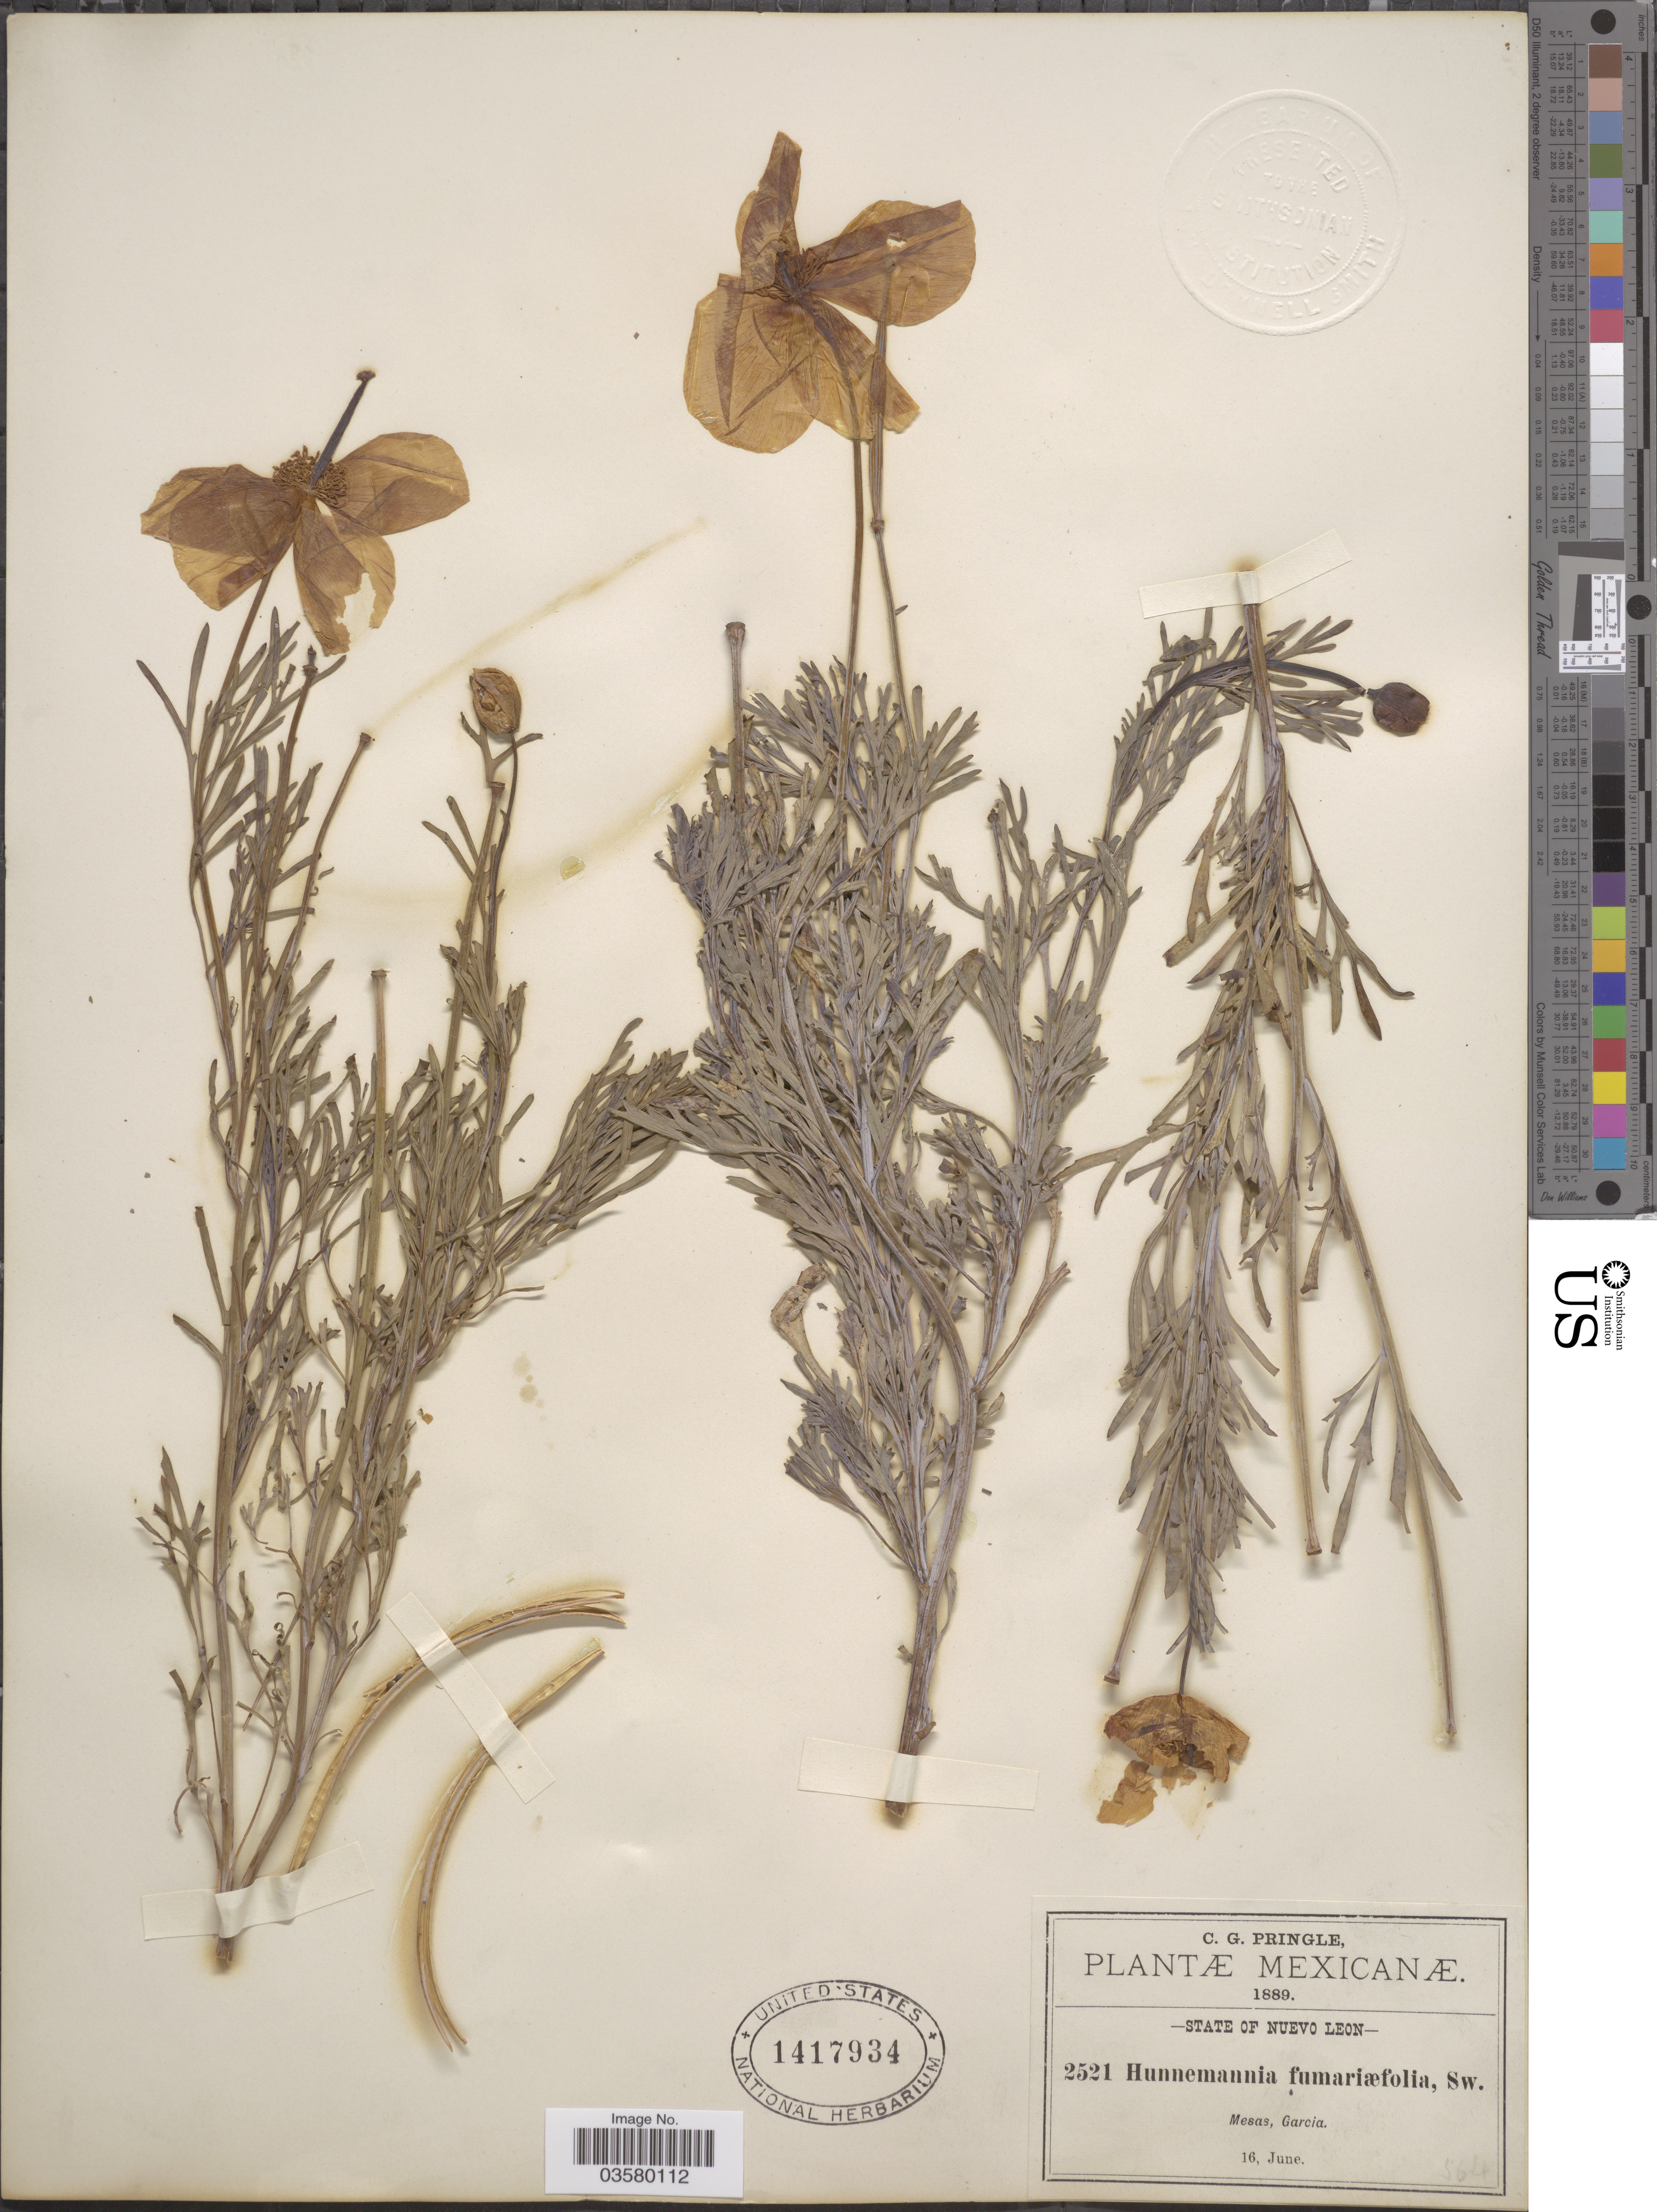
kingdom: Plantae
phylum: Tracheophyta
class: Magnoliopsida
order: Ranunculales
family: Papaveraceae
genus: Hunnemannia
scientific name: Hunnemannia fumariifolia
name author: Sweet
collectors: C. G. Pringle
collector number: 2521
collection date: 1889-06-16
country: Mexico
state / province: Nuevo León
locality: Mesas, Garcia.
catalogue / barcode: US 1417934